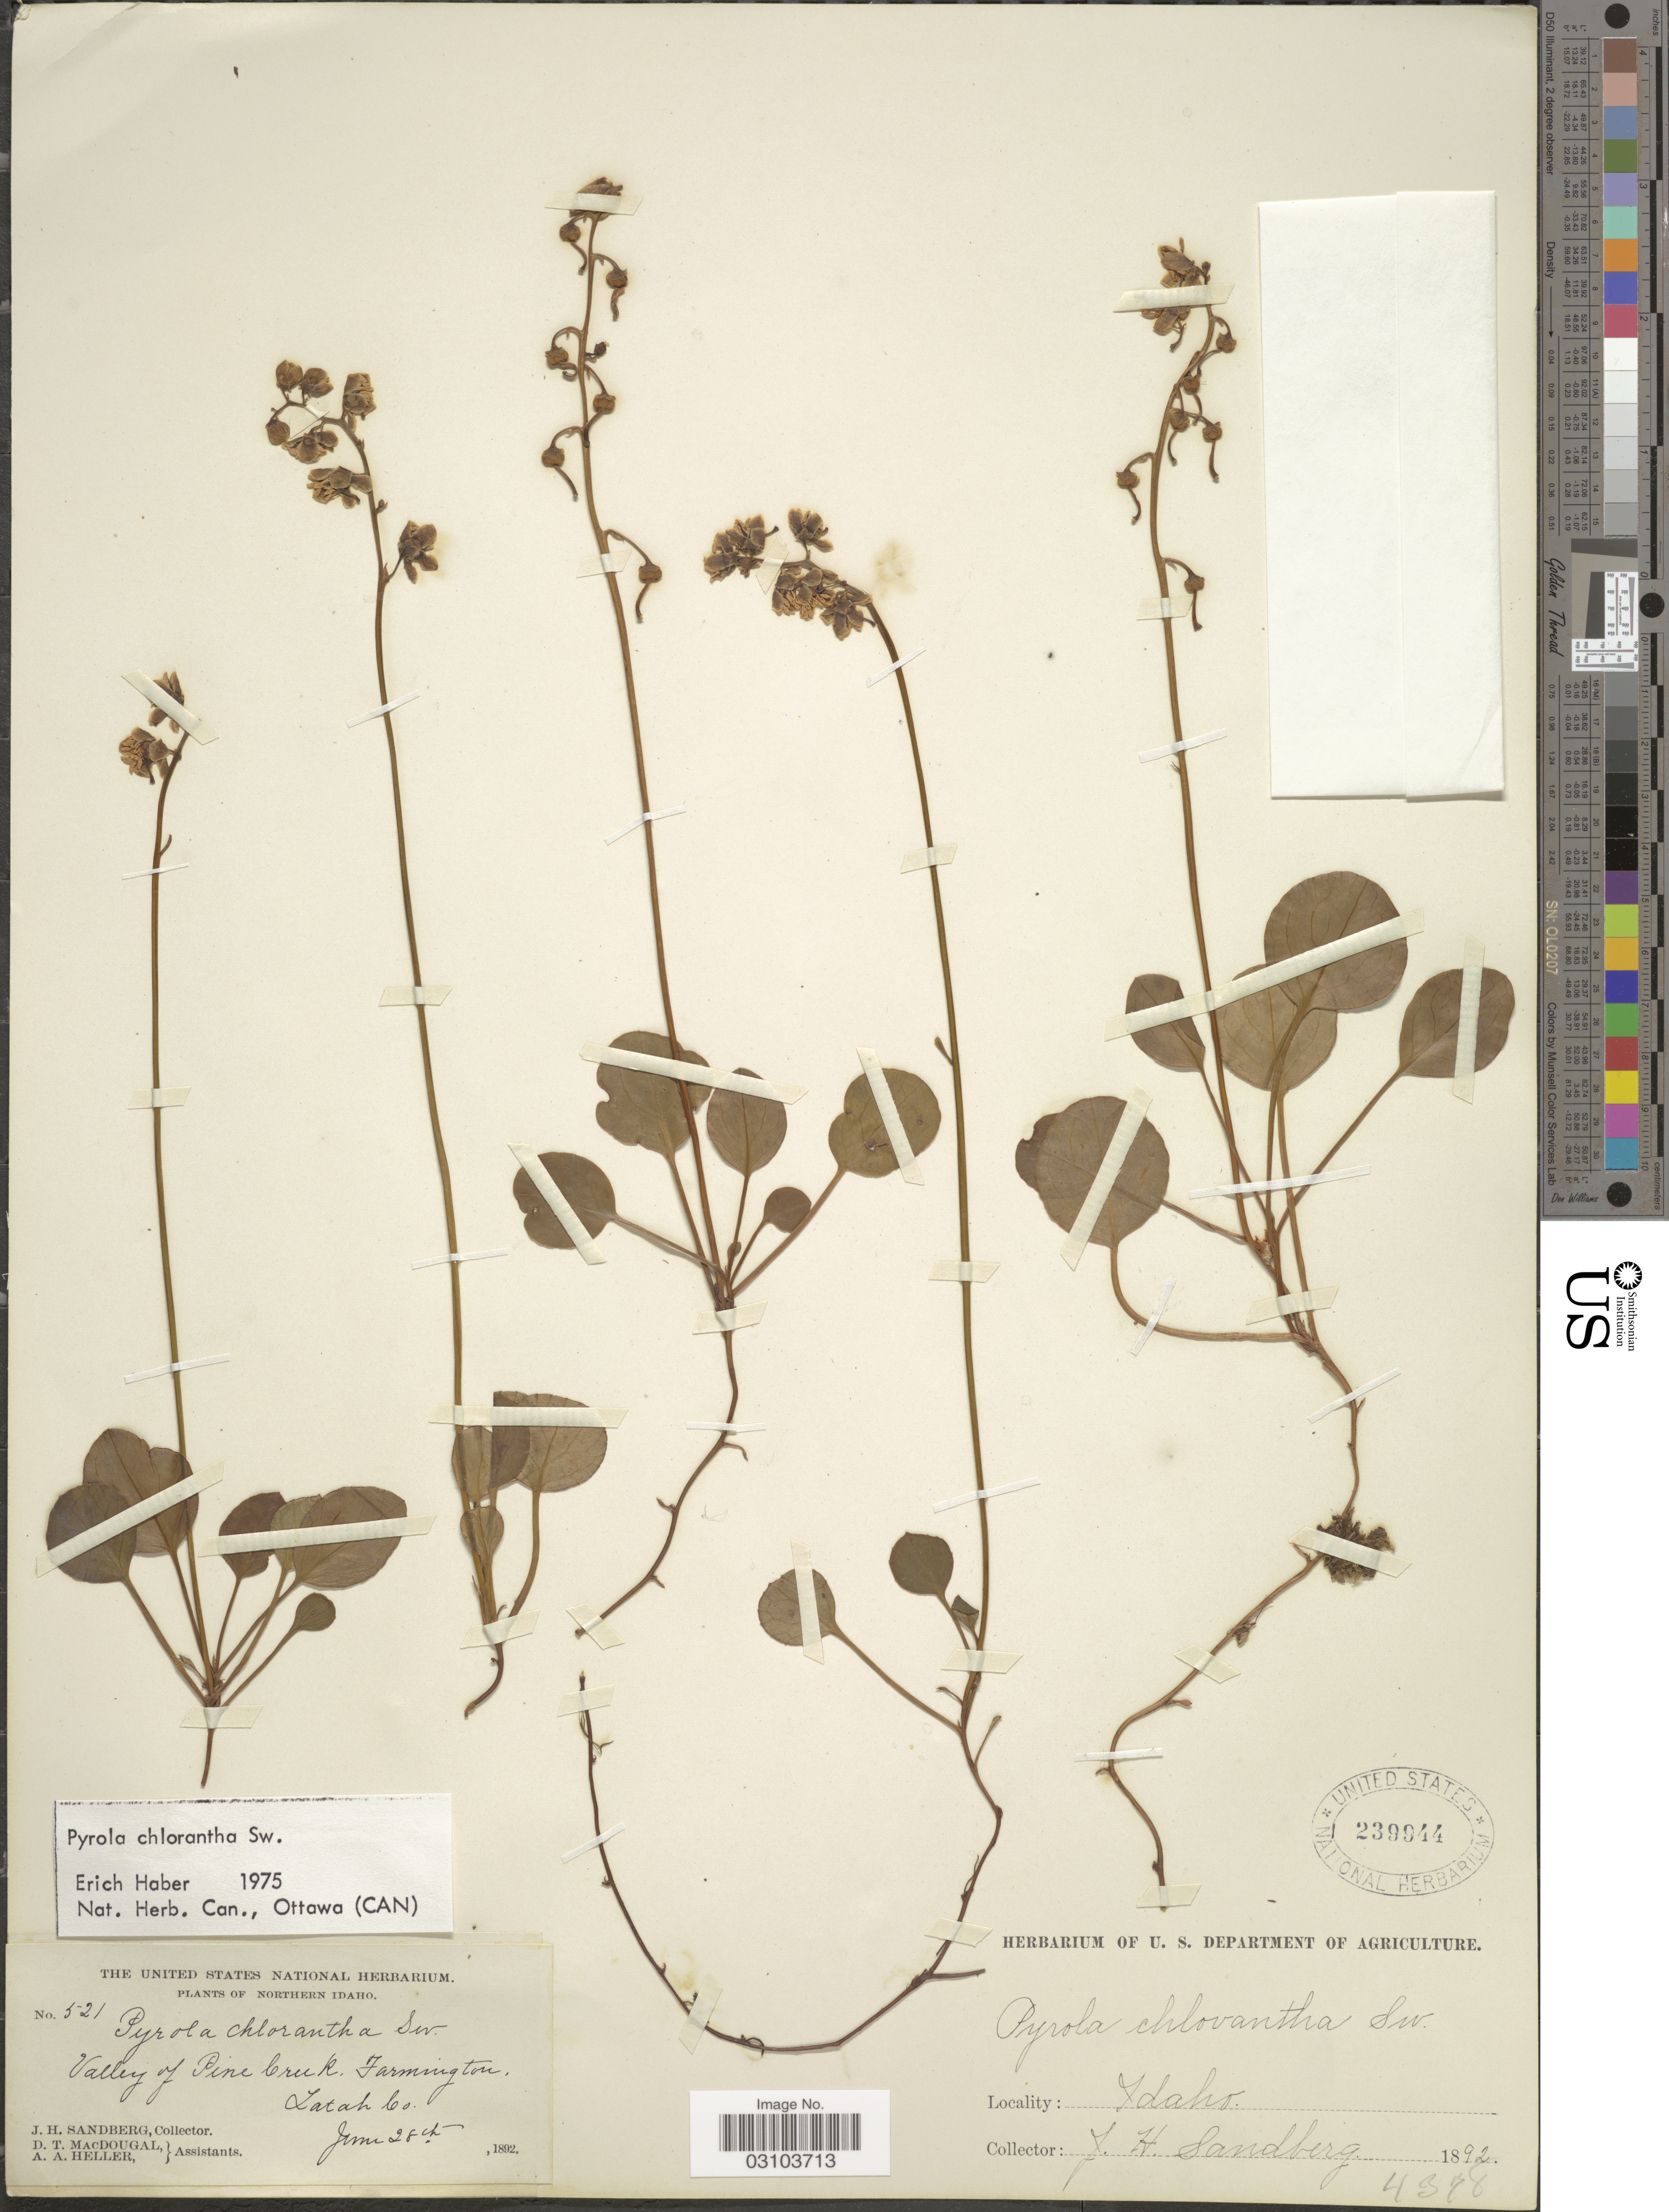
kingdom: Plantae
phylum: Tracheophyta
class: Magnoliopsida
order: Ericales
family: Ericaceae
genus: Pyrola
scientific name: Pyrola chlorantha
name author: Schweigg.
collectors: J. H. Sandberg, D. T. MacDougal & A. A. Heller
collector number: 521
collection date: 1892-06-28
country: United States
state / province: Idaho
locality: Northern Idaho. Valley of Pine Creek, Farmington, Latah Co.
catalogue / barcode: US 239944